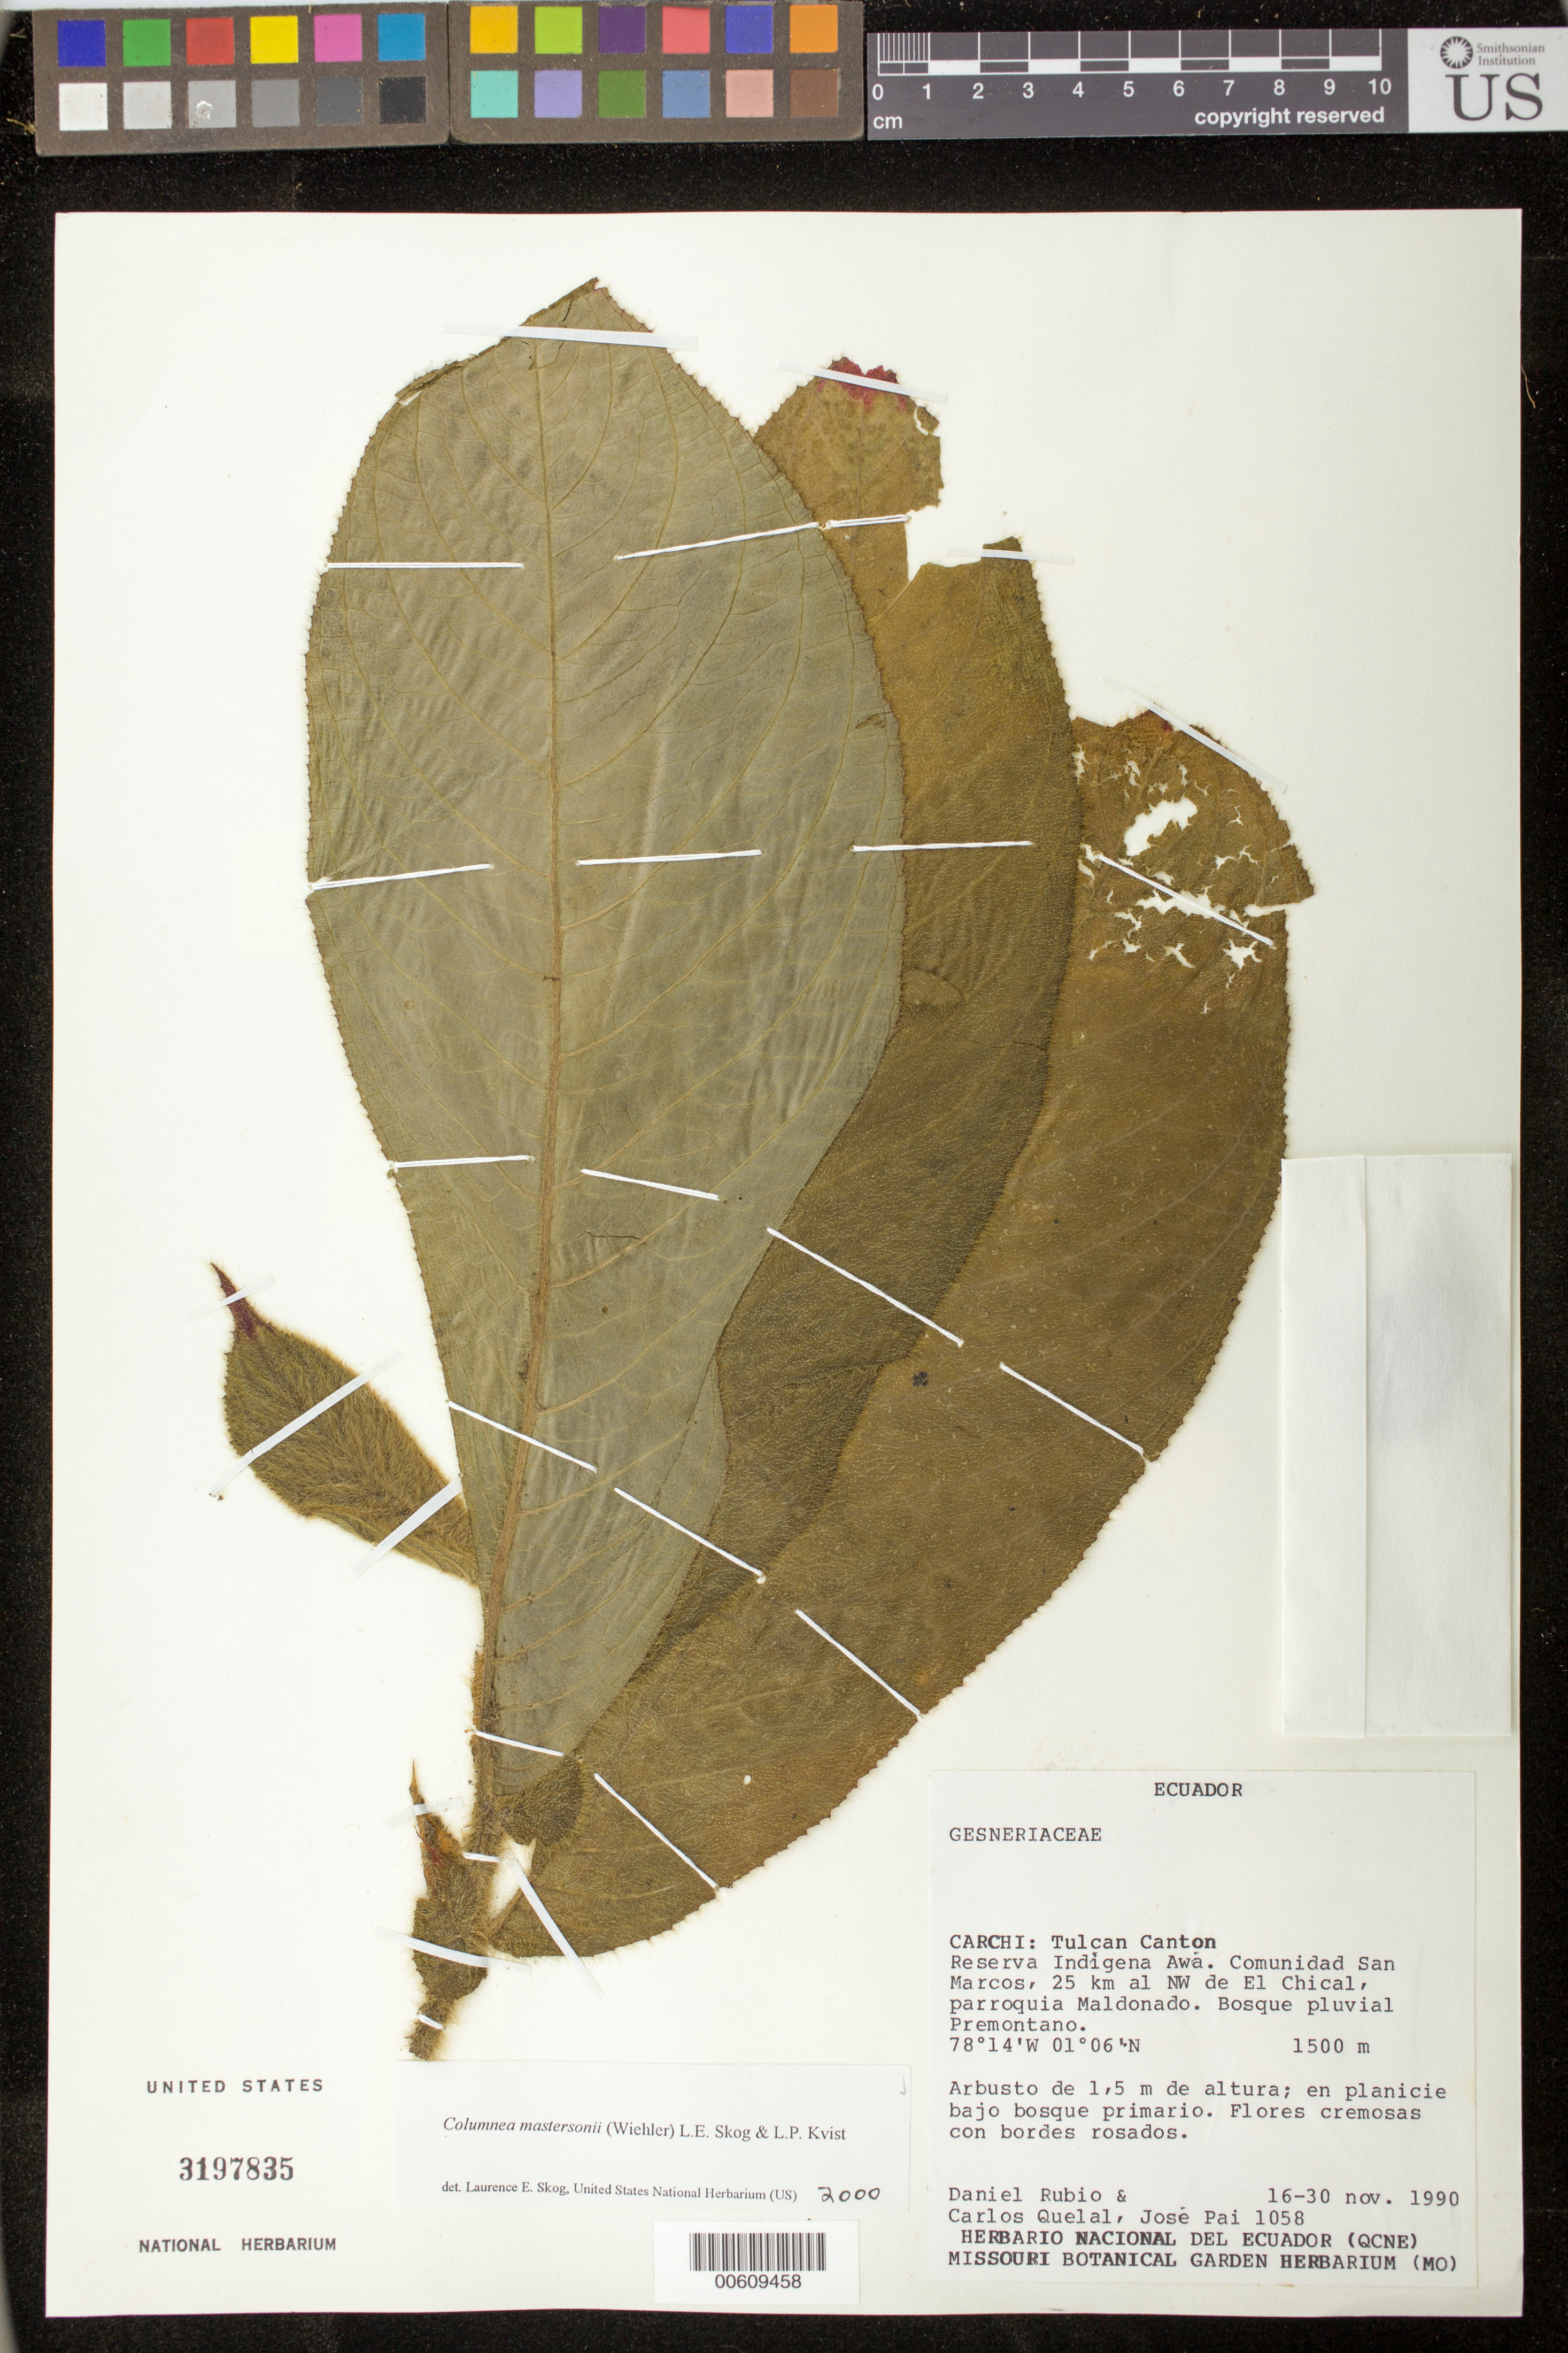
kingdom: Plantae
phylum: Tracheophyta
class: Magnoliopsida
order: Lamiales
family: Gesneriaceae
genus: Columnea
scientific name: Columnea mastersonii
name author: (Wiehler) L.E. Skog & L.P. Kvist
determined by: Skog, Laurence E.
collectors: D. Rubio, C. Quelal & J. Pai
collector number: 1058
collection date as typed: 16-30 Nov 1990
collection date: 1990-11-16/1990-11-30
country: Ecuador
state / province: Carchi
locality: Tulcan Canton, Reserva Indígena Awá, comunidad San Marcos, 25 km al NW de El Chical, parroquia Maldonado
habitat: Bosque pluvial premontano; en planicie bajo bosque primario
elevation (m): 1500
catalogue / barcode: US 3197835